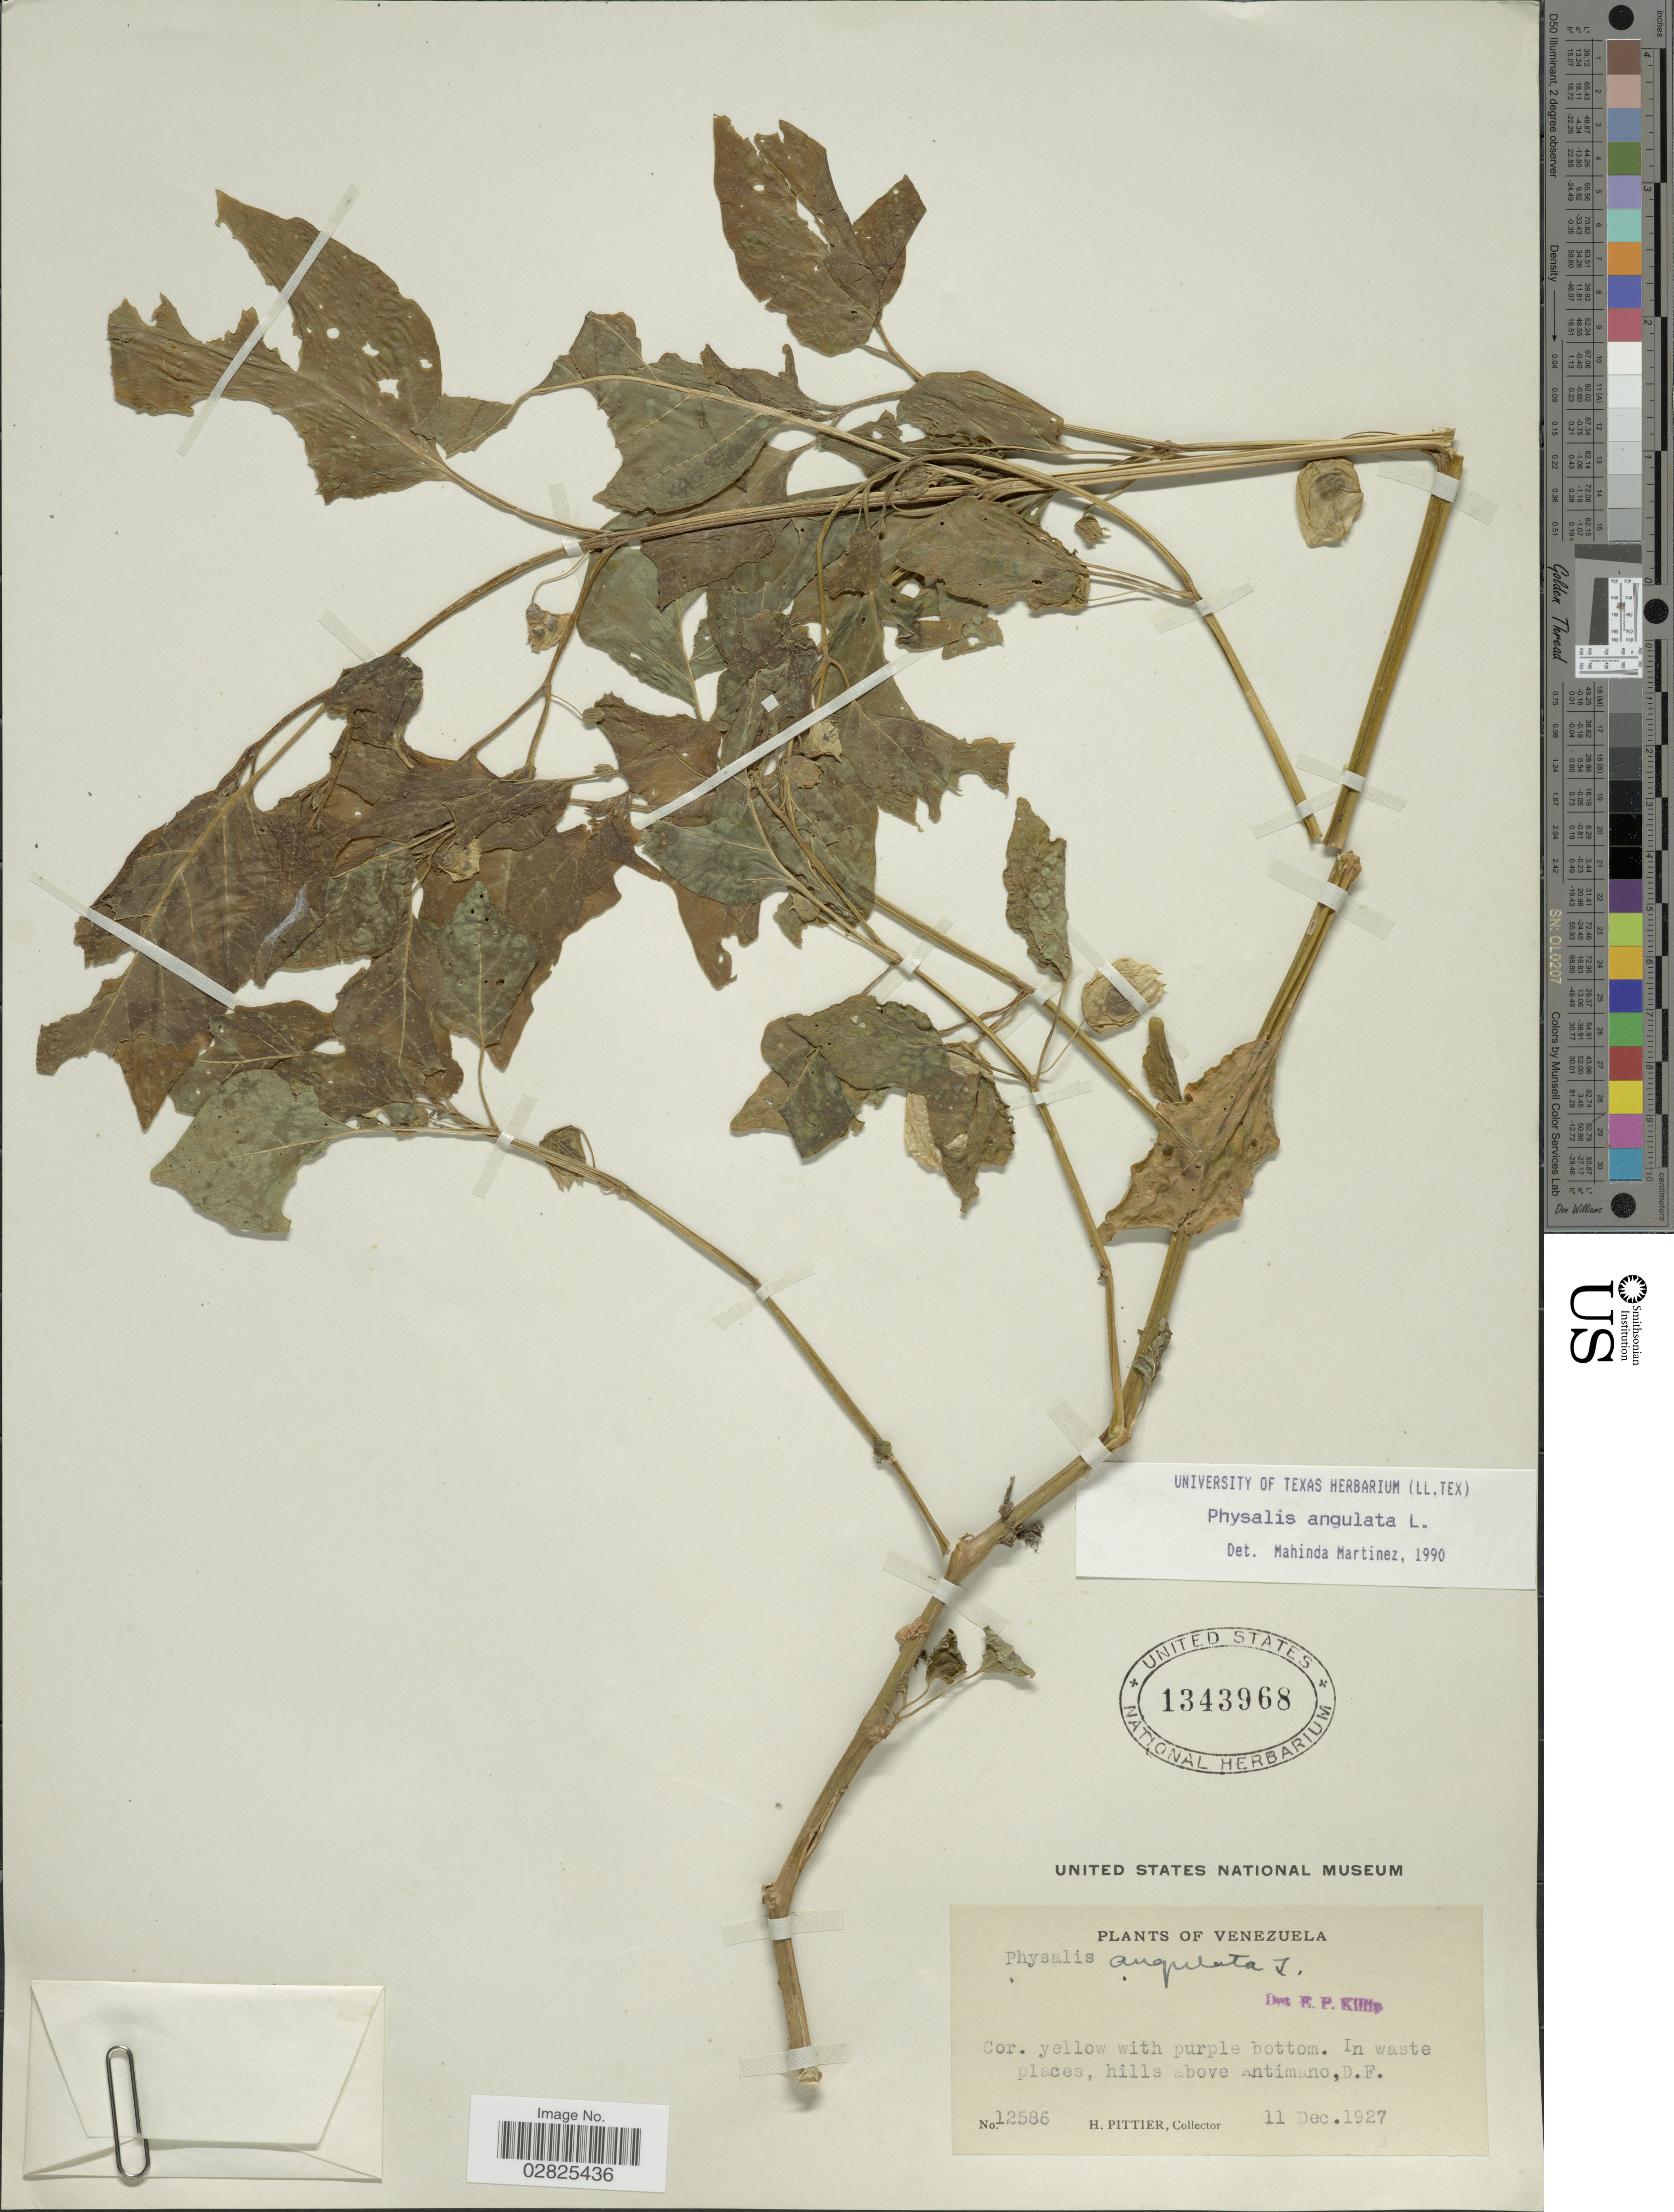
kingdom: Plantae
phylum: Tracheophyta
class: Magnoliopsida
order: Solanales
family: Solanaceae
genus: Physalis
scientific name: Physalis angulata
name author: L.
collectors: H. F. Pittier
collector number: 12586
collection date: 1927-12-11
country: Venezuela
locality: In waste places, hills above Antimano, D.F.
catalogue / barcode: US 1343968